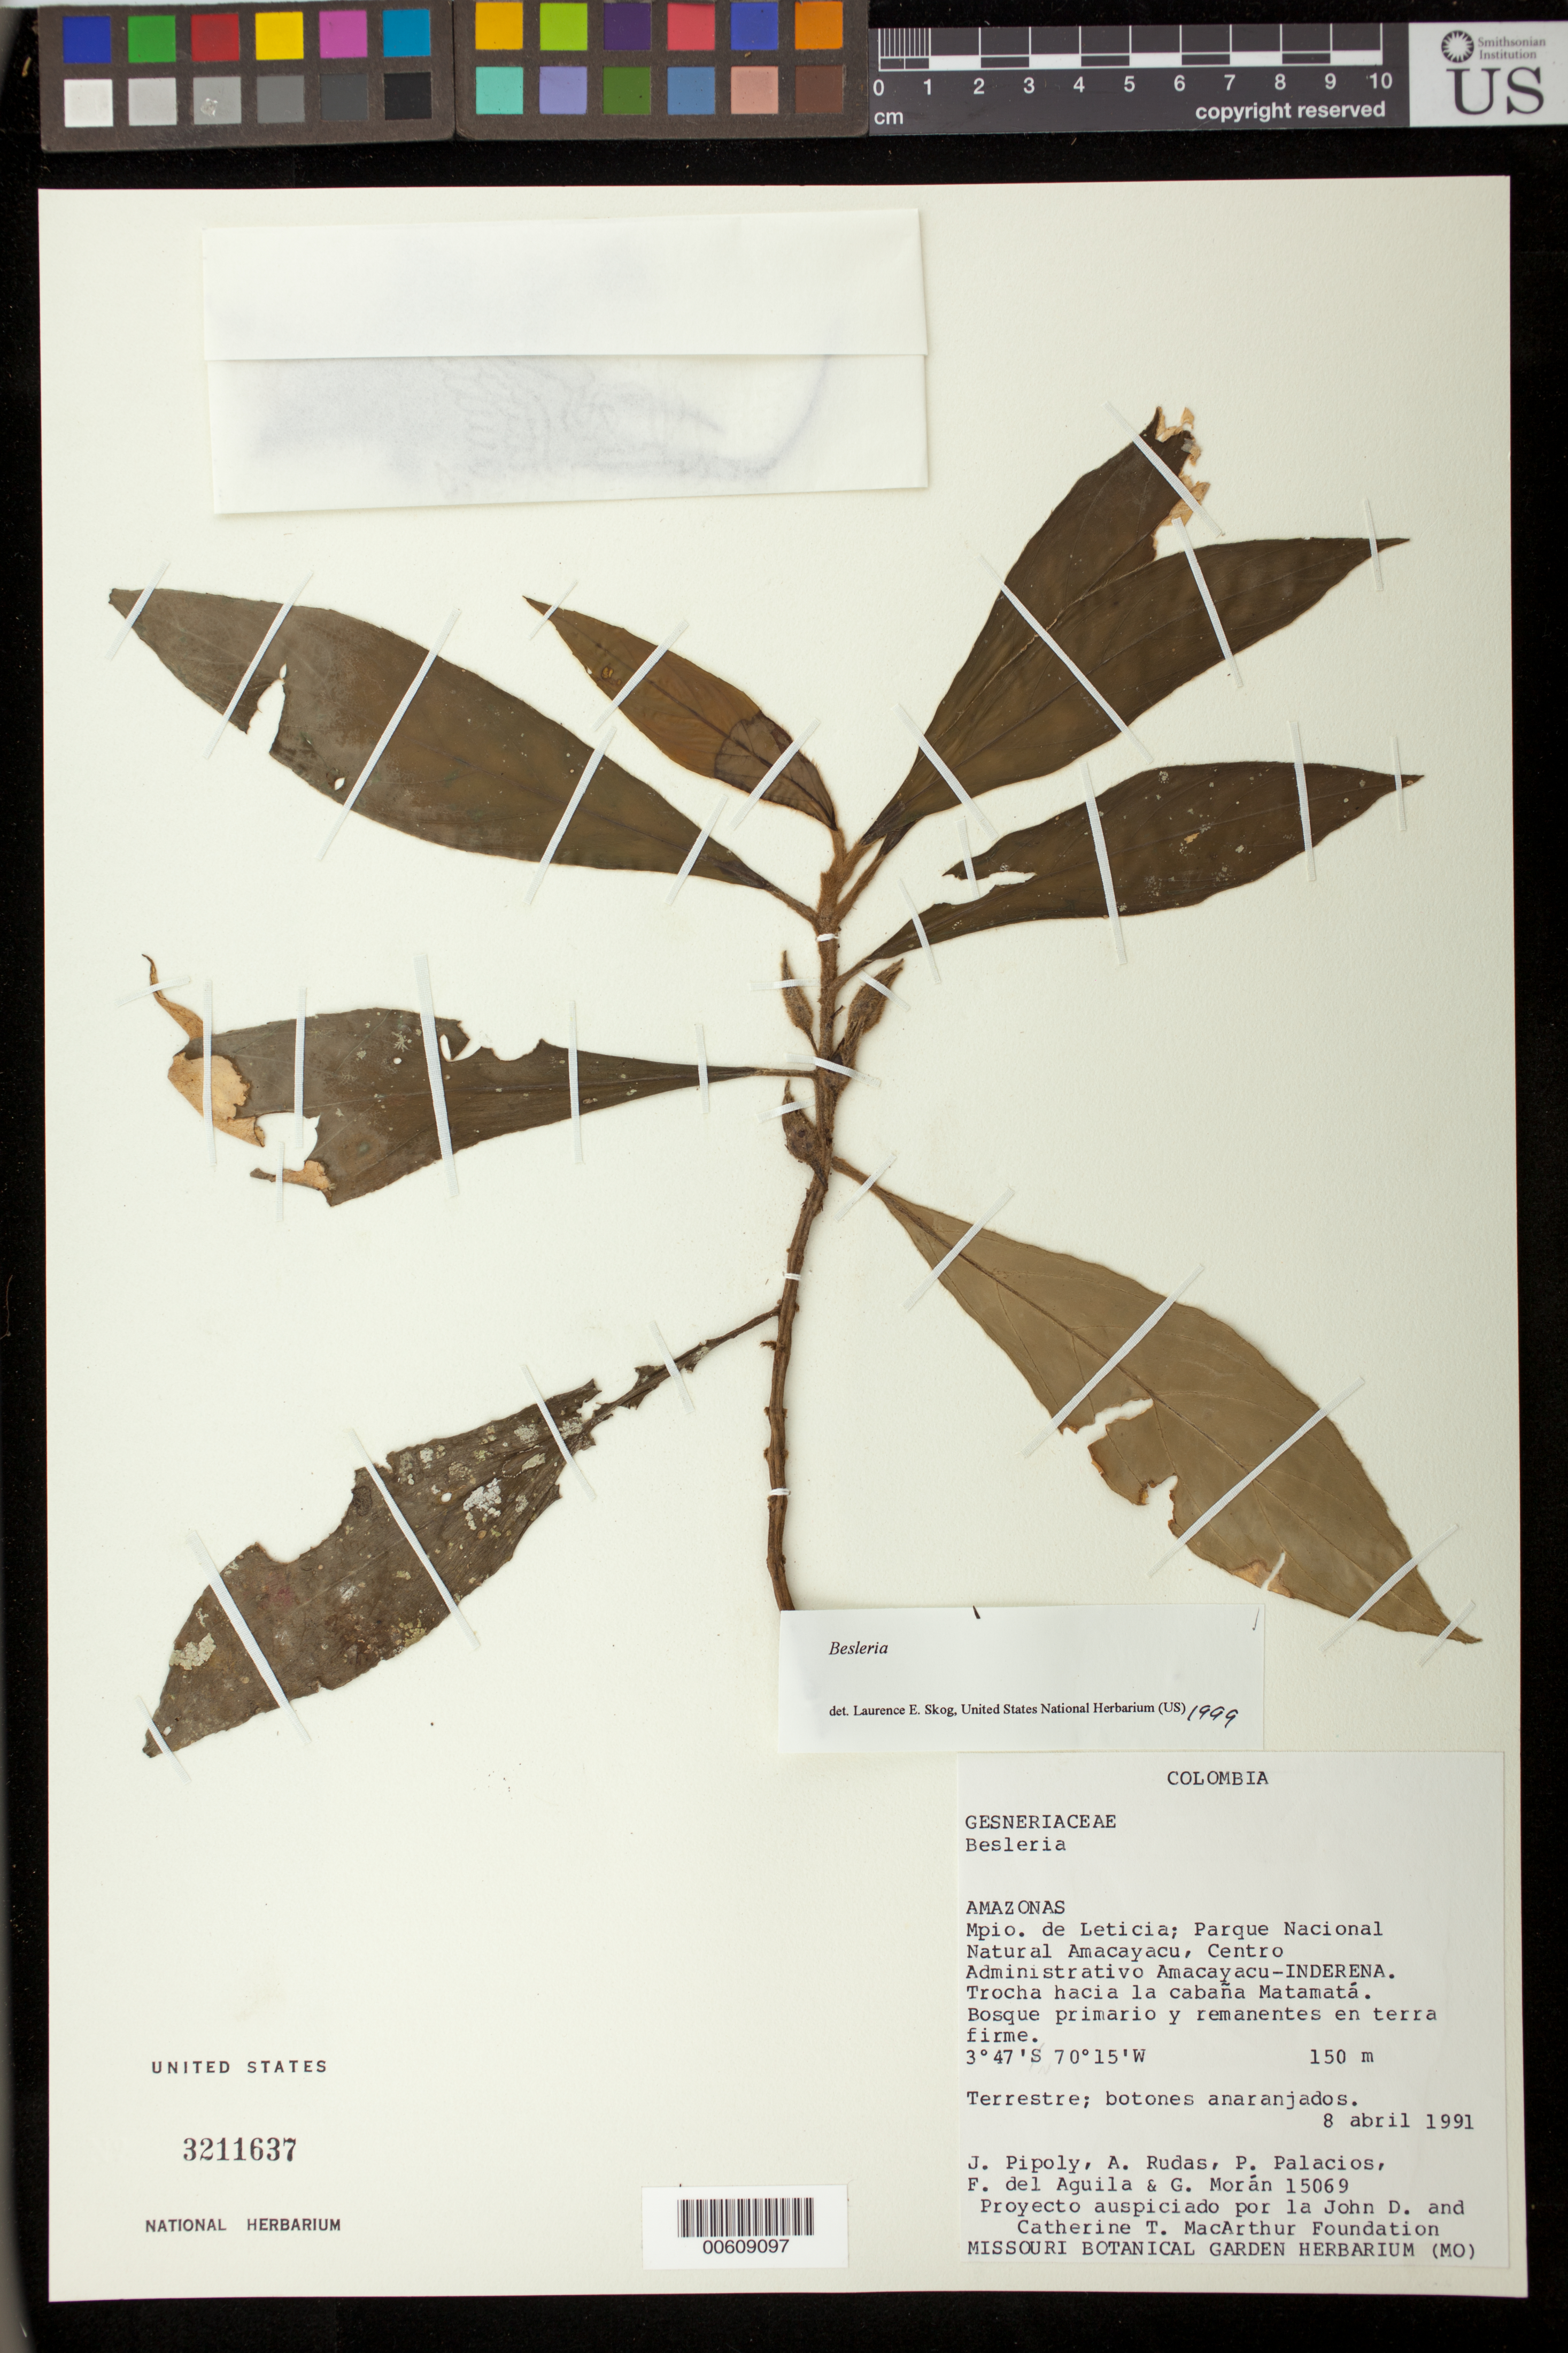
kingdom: Plantae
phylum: Tracheophyta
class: Magnoliopsida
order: Lamiales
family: Gesneriaceae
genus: Besleria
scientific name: Besleria sp.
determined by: Skog, Laurence E.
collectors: J. J. Pipoly, A. Rudas, P. Palacios, F. Aguila & G. Moran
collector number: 15069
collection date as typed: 08 Apr 1991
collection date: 1991-04-08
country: Colombia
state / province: Amazônas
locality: Mpio. de Leticia; Parque Nacional Natural Amacayacu, Centro Administrativo Amacayacu-INDERENA; trocha hacia la cabaña Matamatá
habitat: Bosque primario y remanentes en terra firme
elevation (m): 150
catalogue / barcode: US 3211637